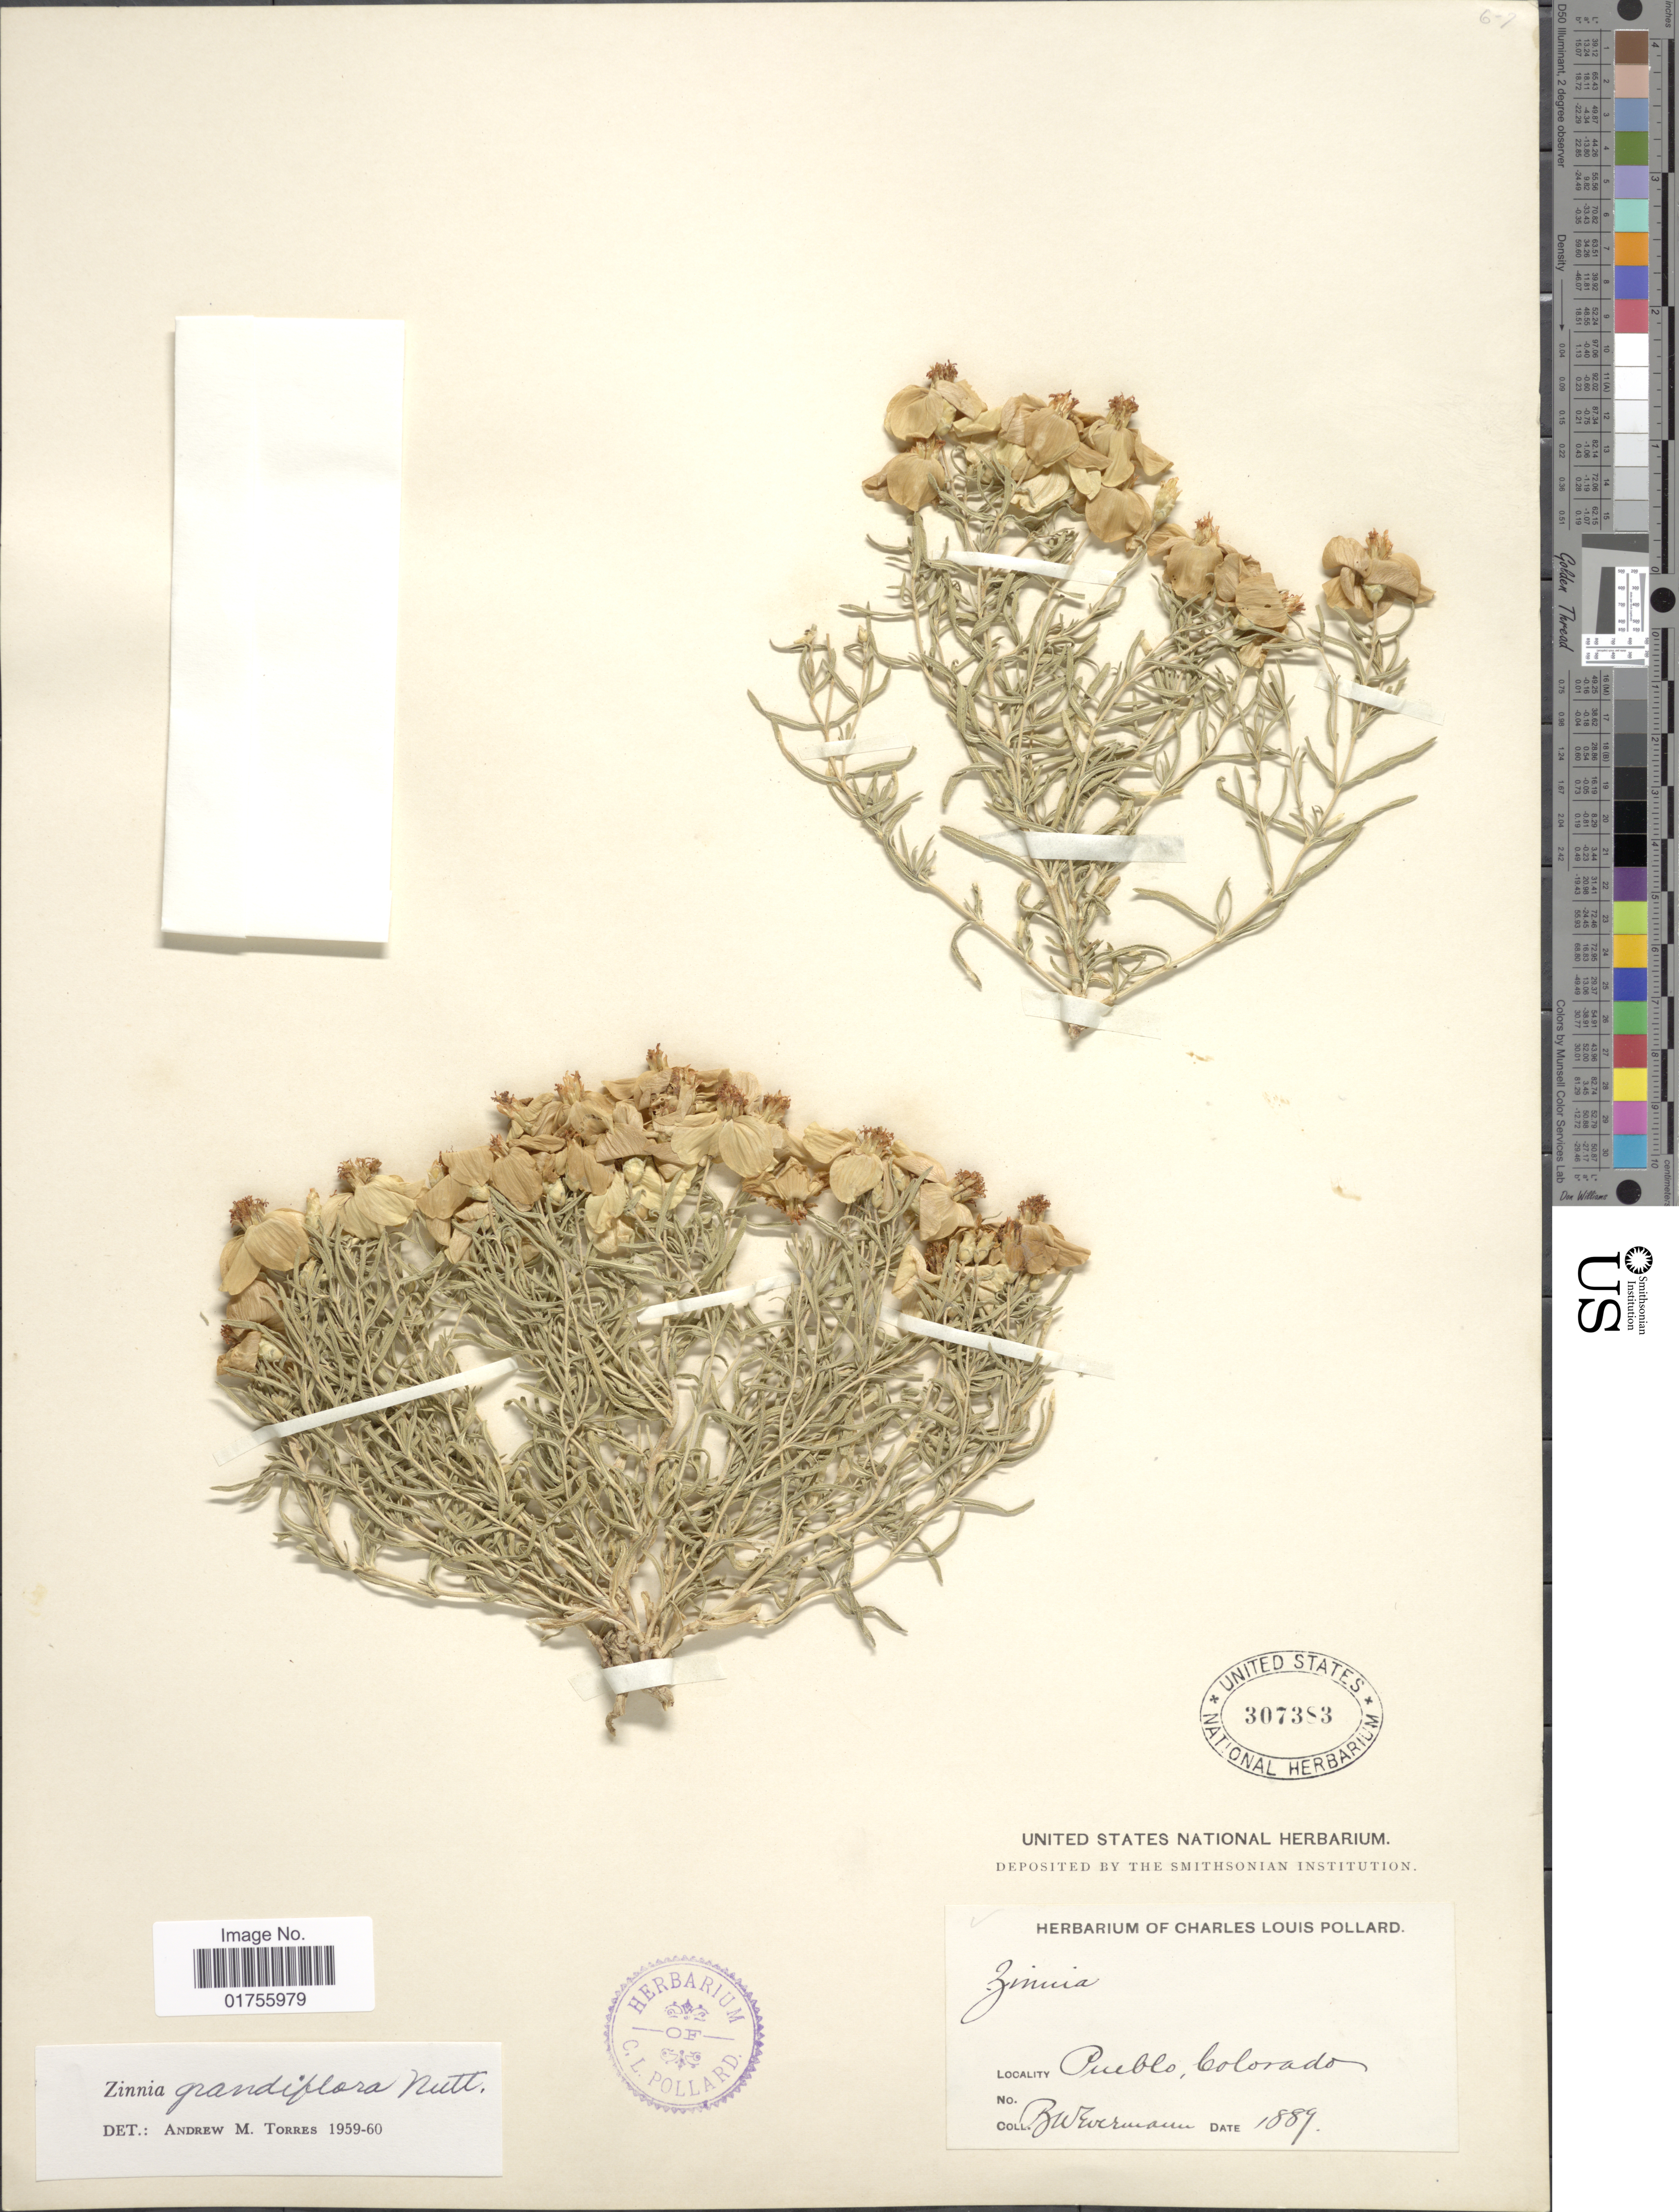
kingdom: Plantae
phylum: Tracheophyta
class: Magnoliopsida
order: Asterales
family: Asteraceae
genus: Zinnia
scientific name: Zinnia grandiflora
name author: Nutt.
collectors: B. W. Evermann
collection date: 1889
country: United States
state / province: Colorado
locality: Pueblo, Colorado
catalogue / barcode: US 307383